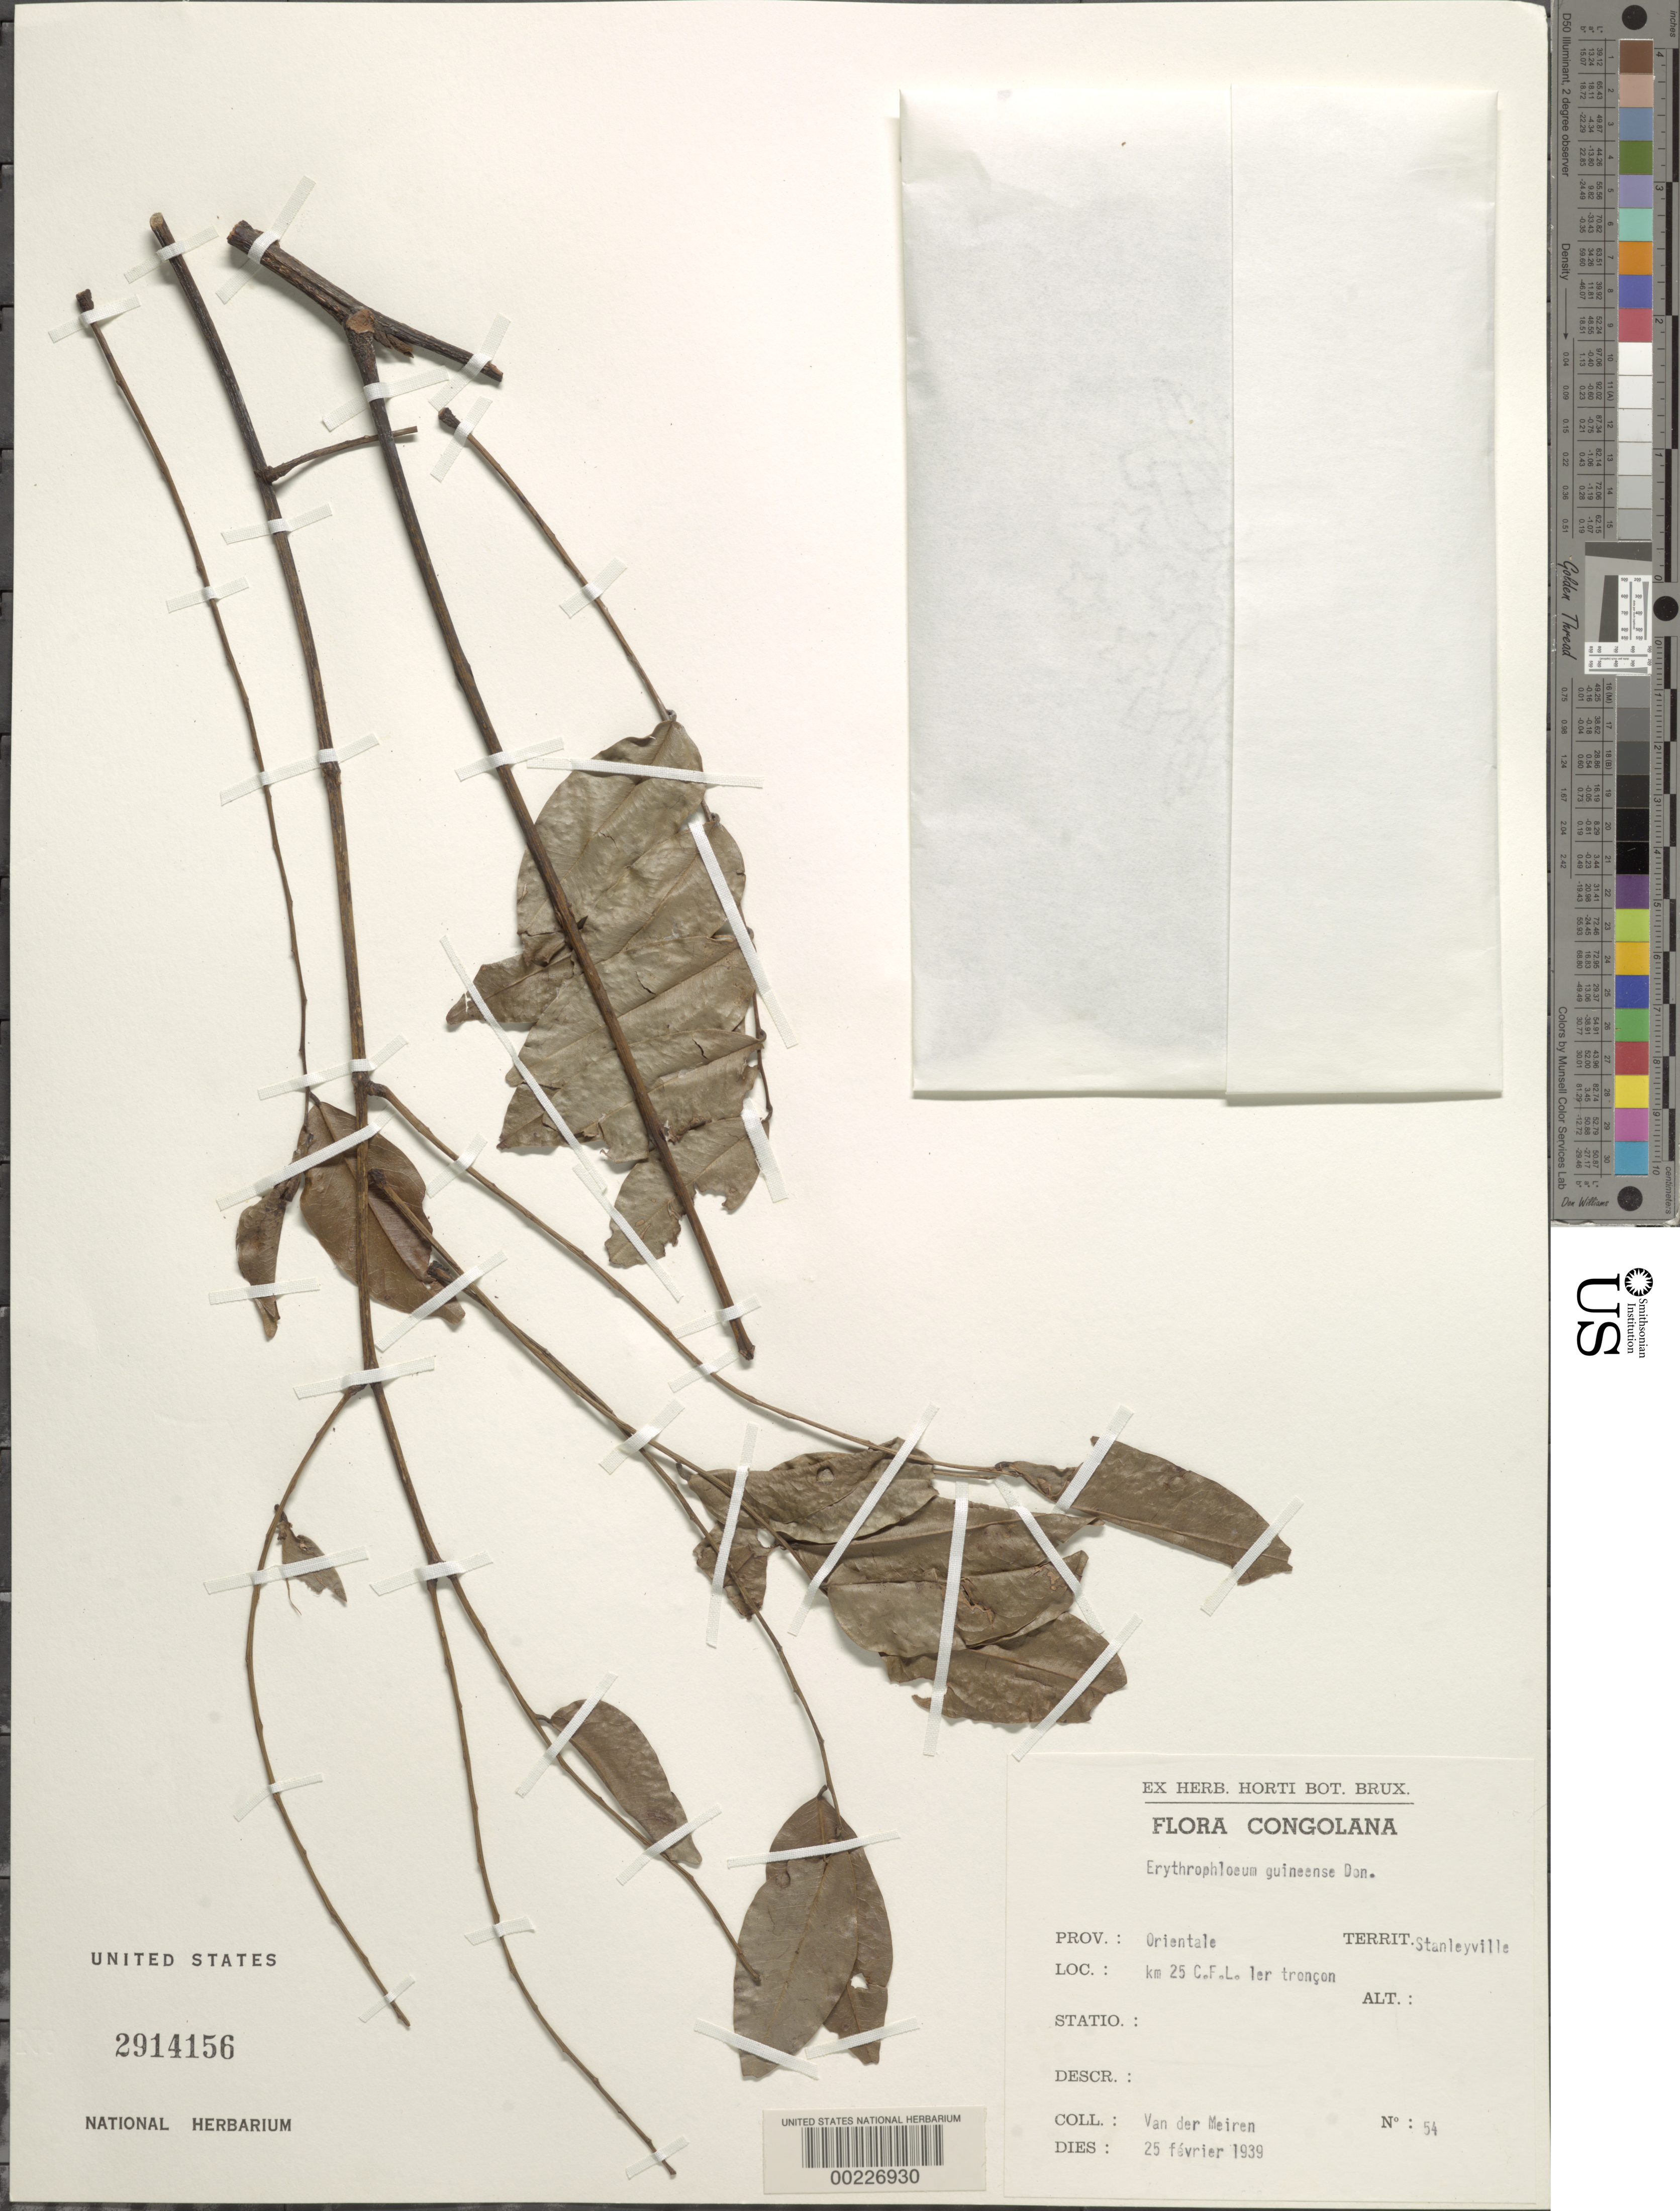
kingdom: Plantae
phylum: Tracheophyta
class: Magnoliopsida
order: Fabales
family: Fabaceae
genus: Erythrophleum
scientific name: Erythrophleum guineense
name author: G. Don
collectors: Van der Meiren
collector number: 54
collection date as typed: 25 Feb 1939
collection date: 1939-02-25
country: Congo, Democratic Republic of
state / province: Tshopo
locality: Orientale prov.; stanleyville terr.; 25 km c.f.l. ler troncon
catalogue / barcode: US 2914156